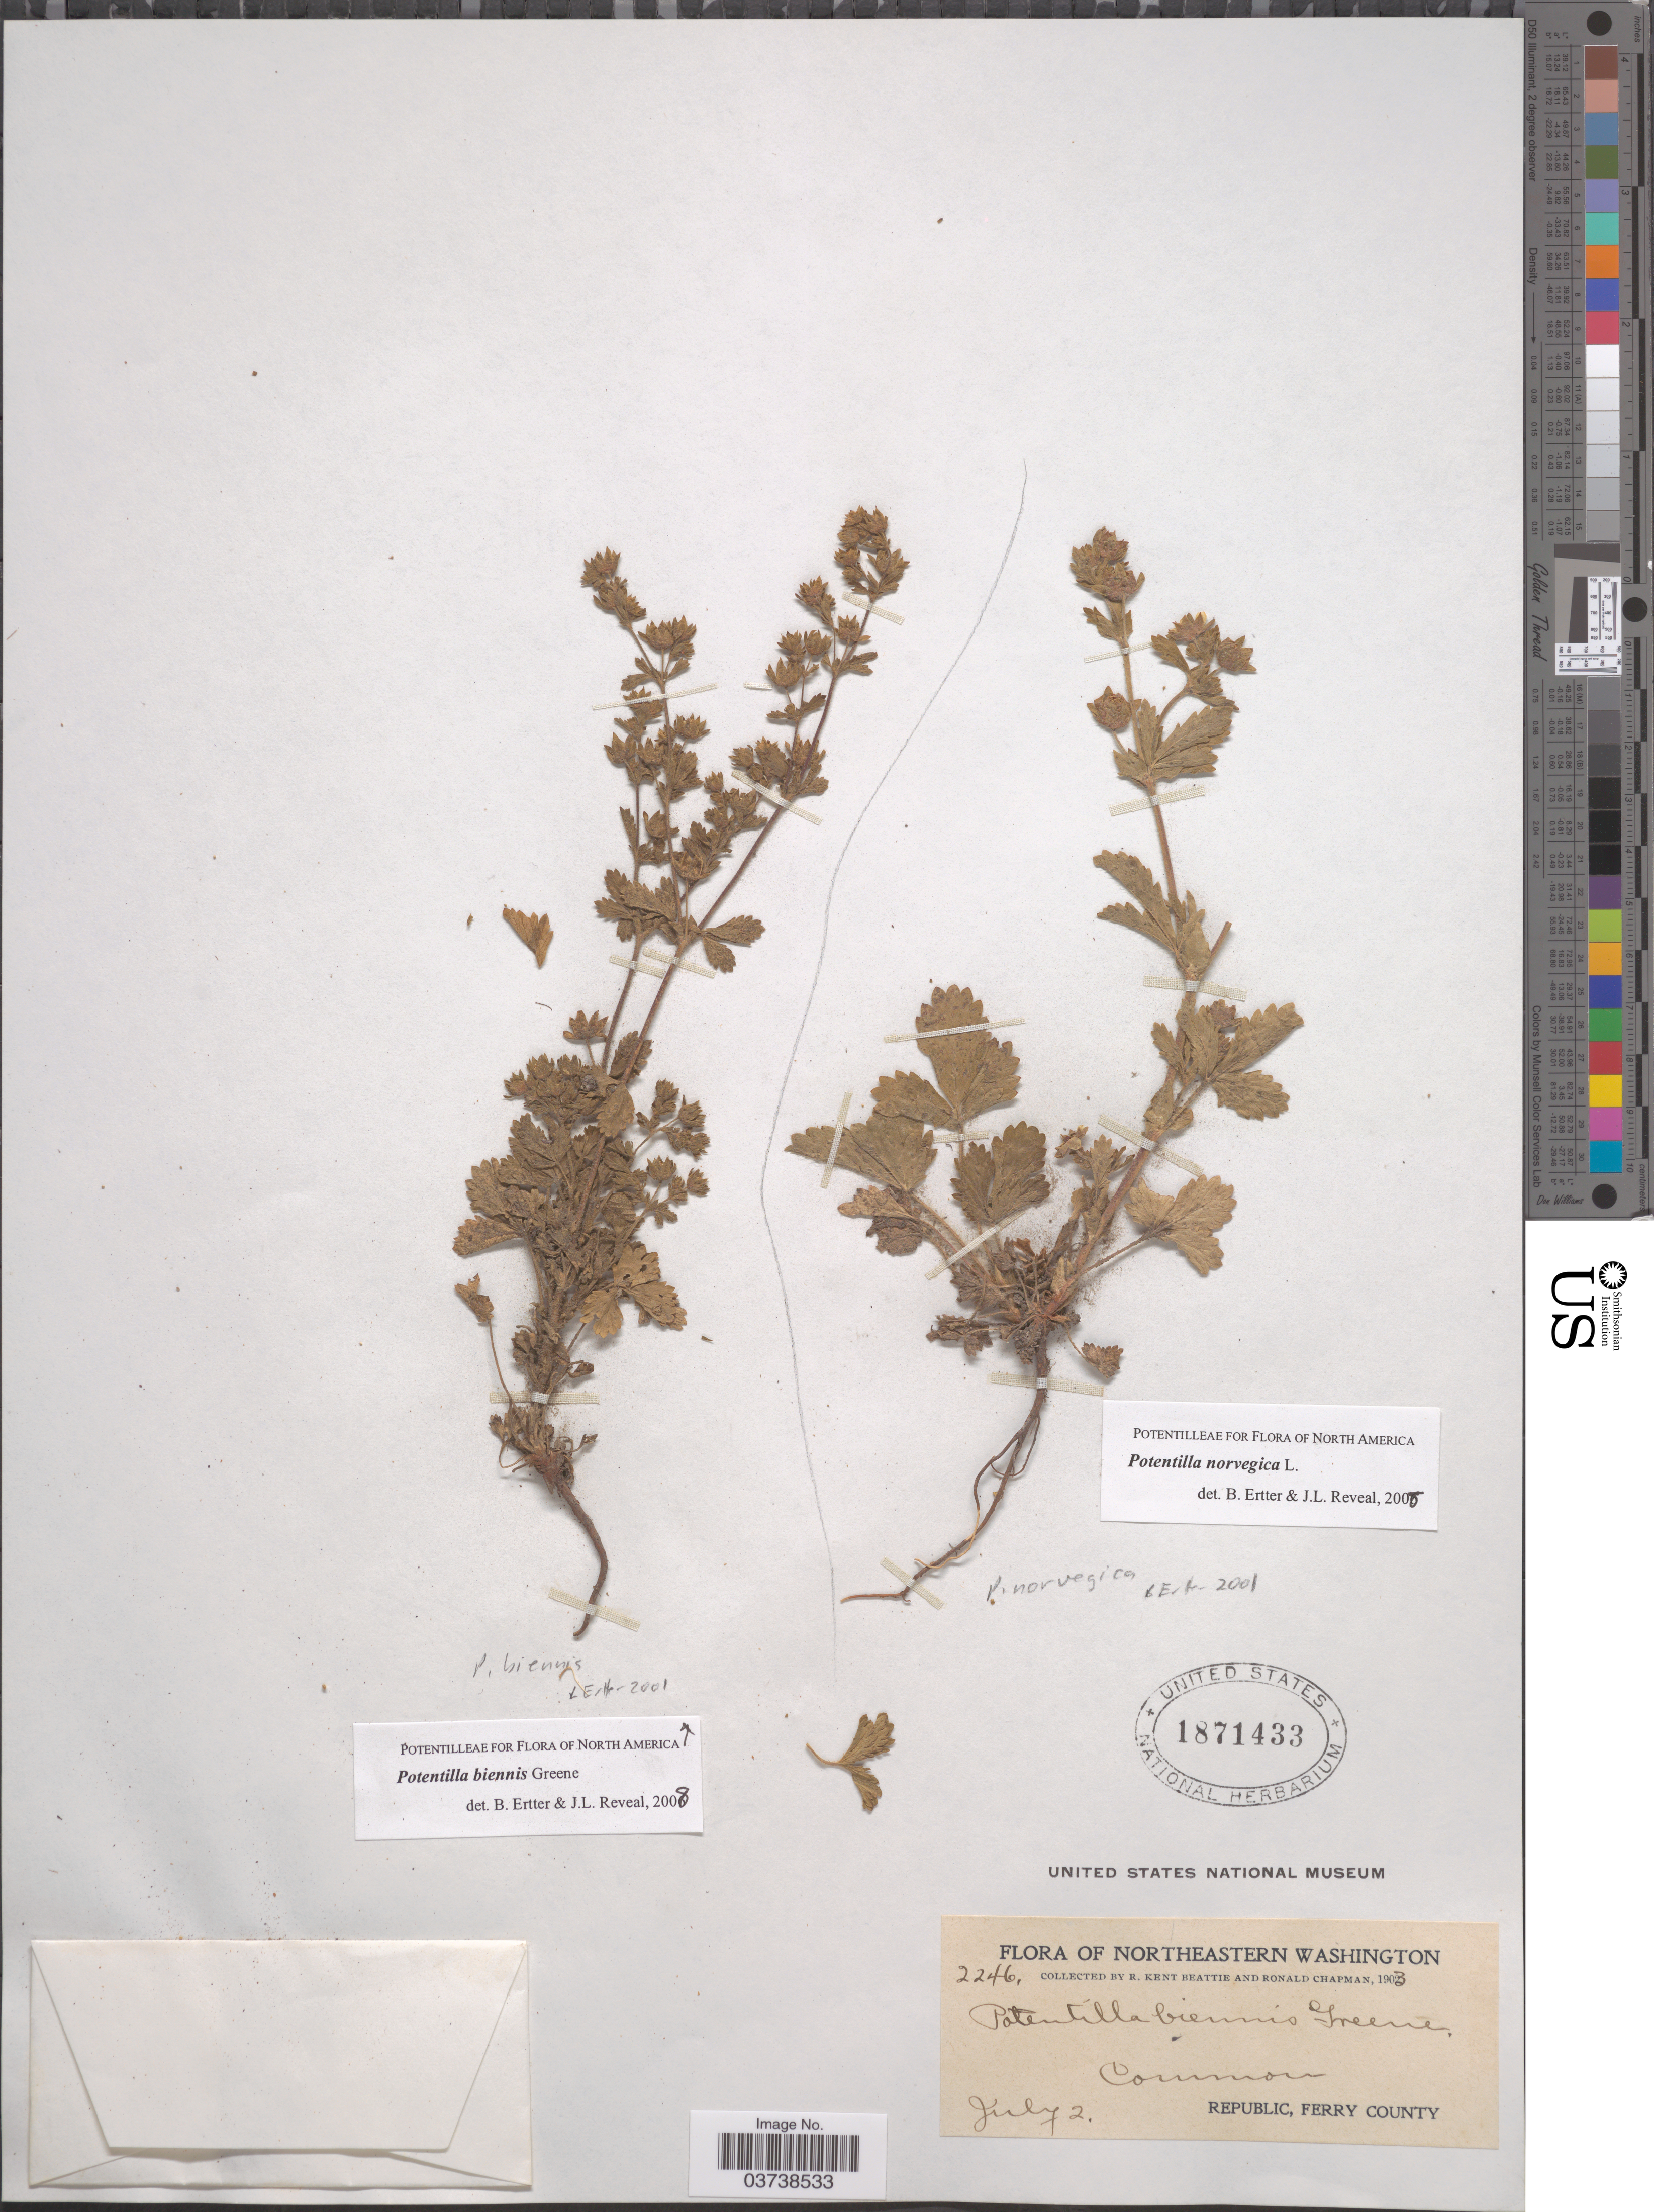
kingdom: Plantae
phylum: Tracheophyta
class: Magnoliopsida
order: Rosales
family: Rosaceae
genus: Potentilla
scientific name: Potentilla biennis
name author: Greene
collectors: R. K. Beattie & R. Chapman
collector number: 2246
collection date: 1903-07-02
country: United States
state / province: Washington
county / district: Ferry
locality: Northeastern Washington. Republic, Ferry County.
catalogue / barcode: US 1871433